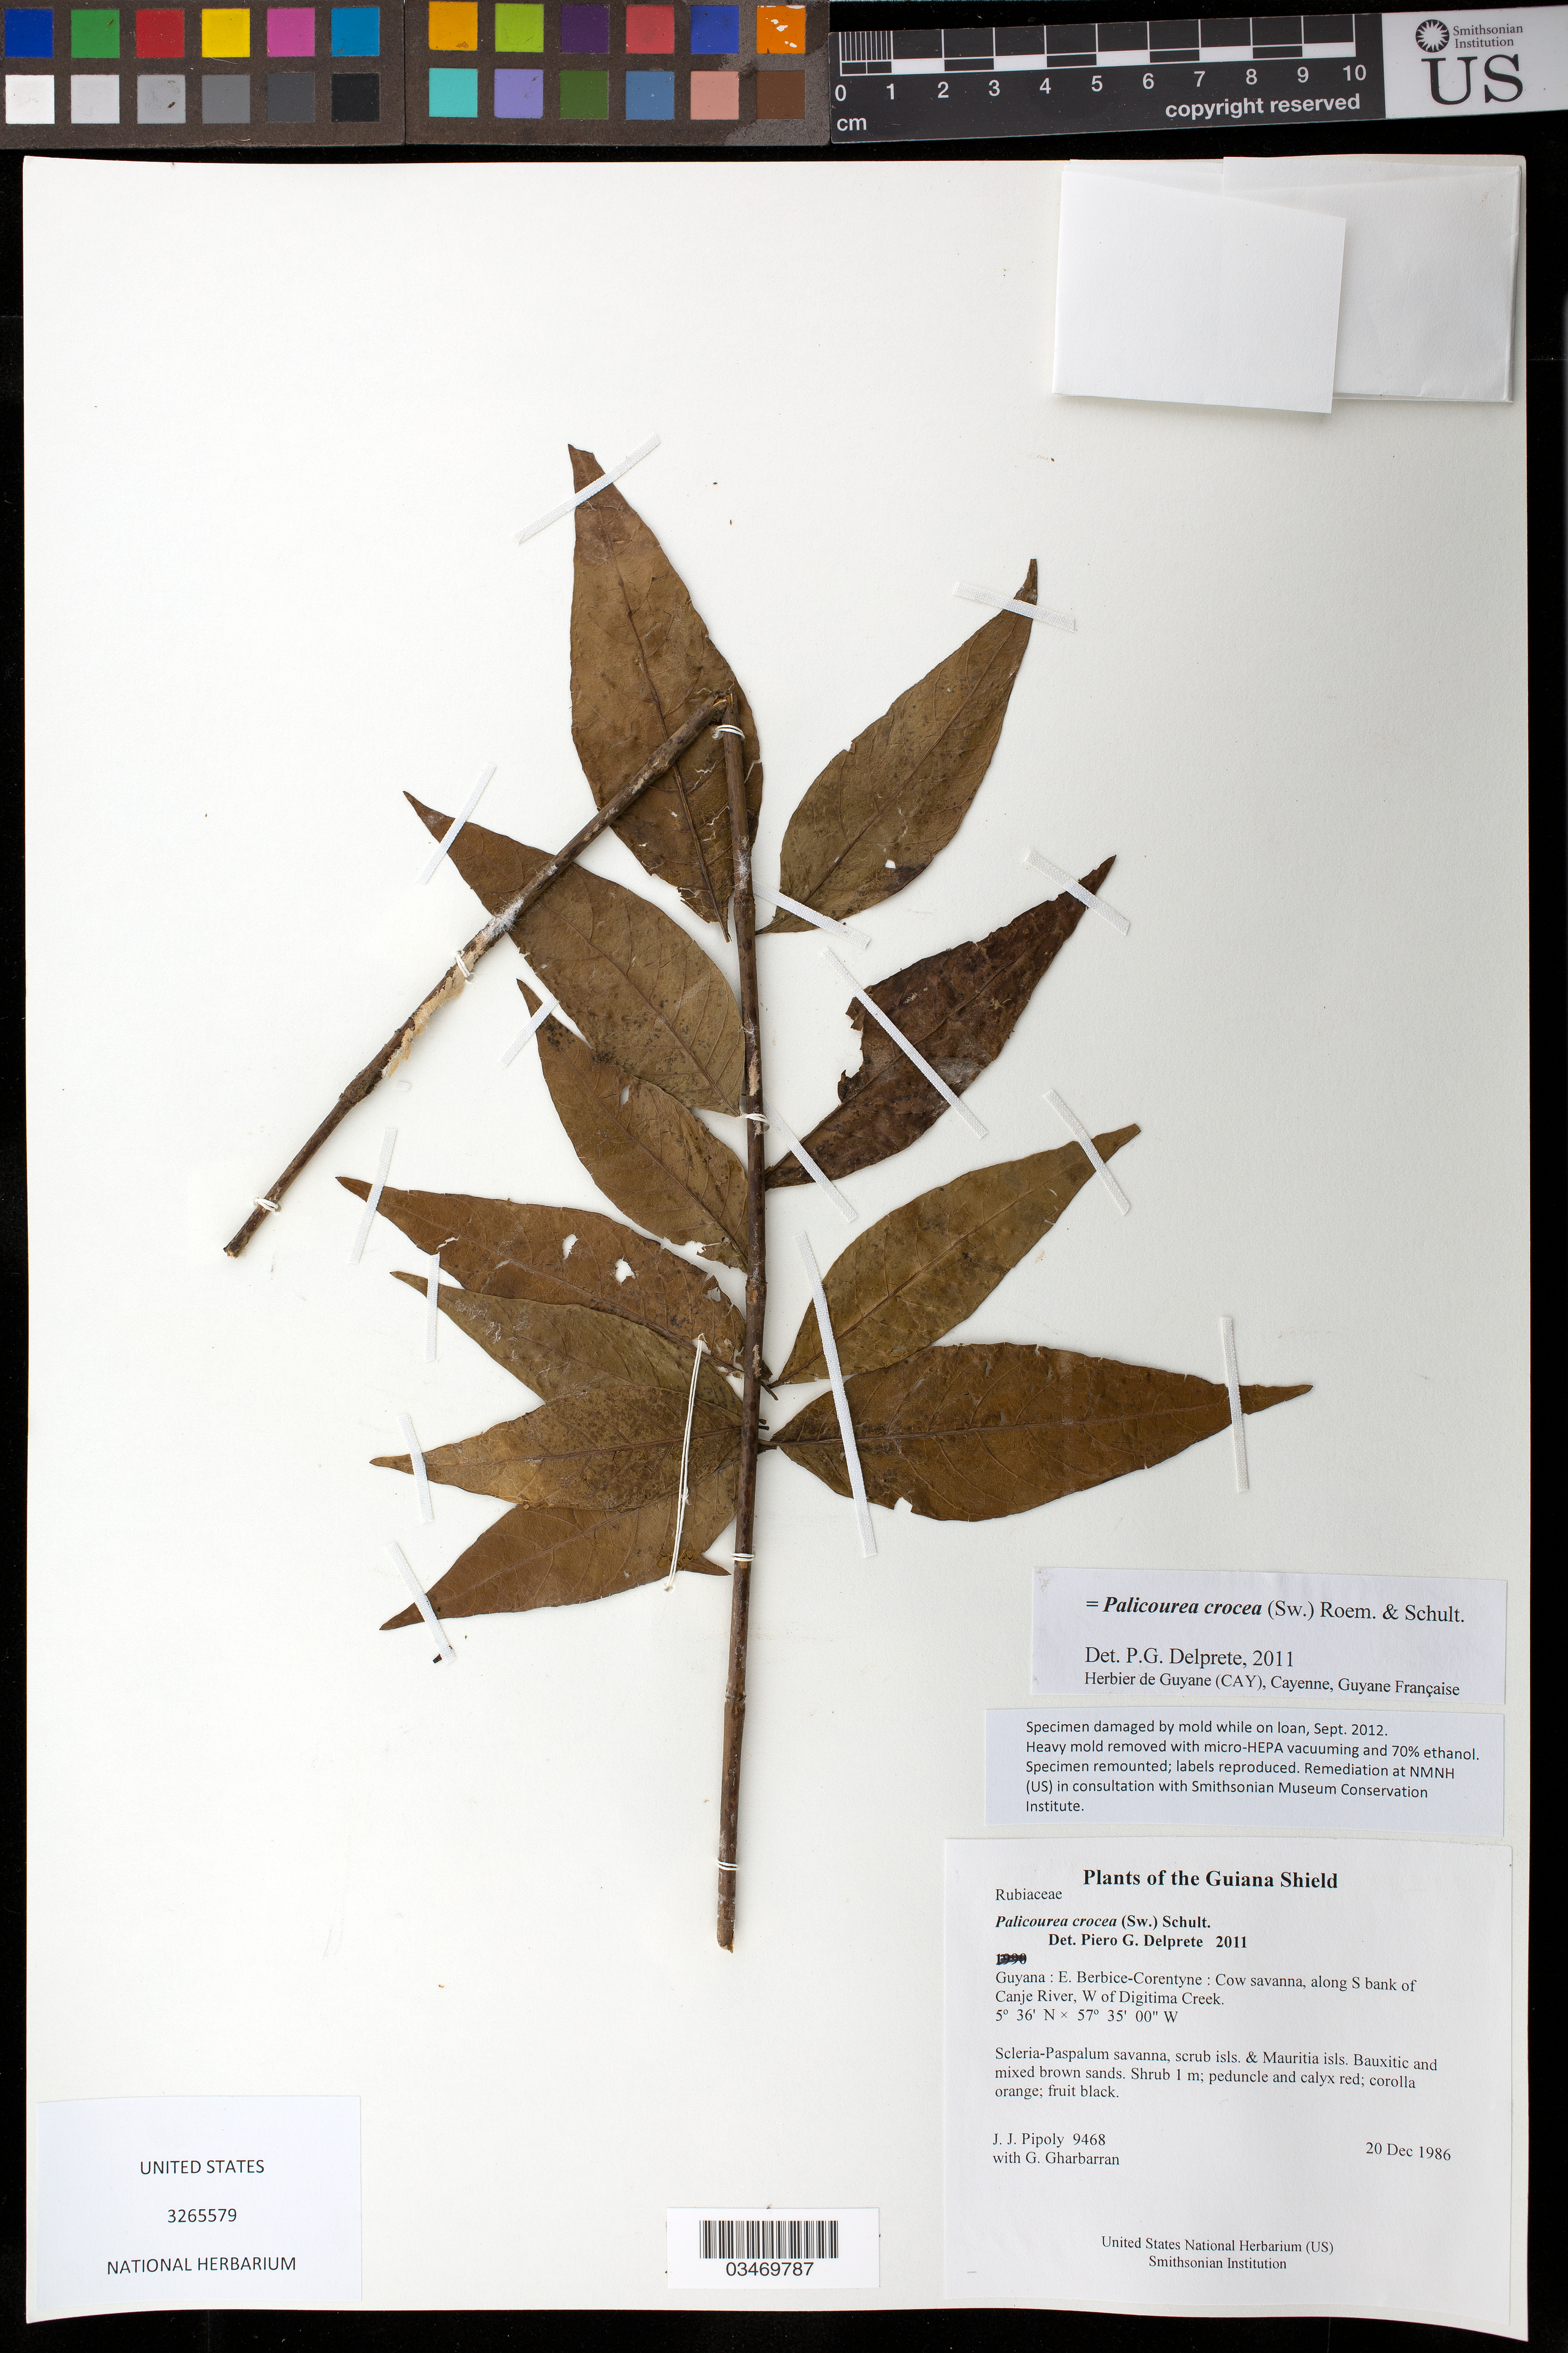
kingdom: Plantae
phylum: Tracheophyta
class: Magnoliopsida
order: Gentianales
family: Rubiaceae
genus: Palicourea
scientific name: Palicourea crocea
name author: (Sw.) Schult.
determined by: Delprete, P. G., Herb. de Guyane Cay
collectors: J. J. Pipoly & G. Gharbarran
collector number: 9468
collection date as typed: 20 December 1986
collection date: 1986-12-20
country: Guyana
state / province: E. Berbice-Corentyne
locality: Cow savanna, along S bank of Canje River, W of Digitima Creek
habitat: Scleria-Paspalum savanna, scrub isls. & Mauritia isls. Bauxitic and mixed brown sands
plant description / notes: Distribution: US, NY Specimen damaged by mold while on loan, Sept. 2012. Heavy mold removed with micro-HEPA vacuuming and 70% ethanol. Specimen remounted; labels reproduced. Remediation at NMNH (US) in consultation with Smithsonian Museum Conservation Institute.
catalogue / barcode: US 3265579